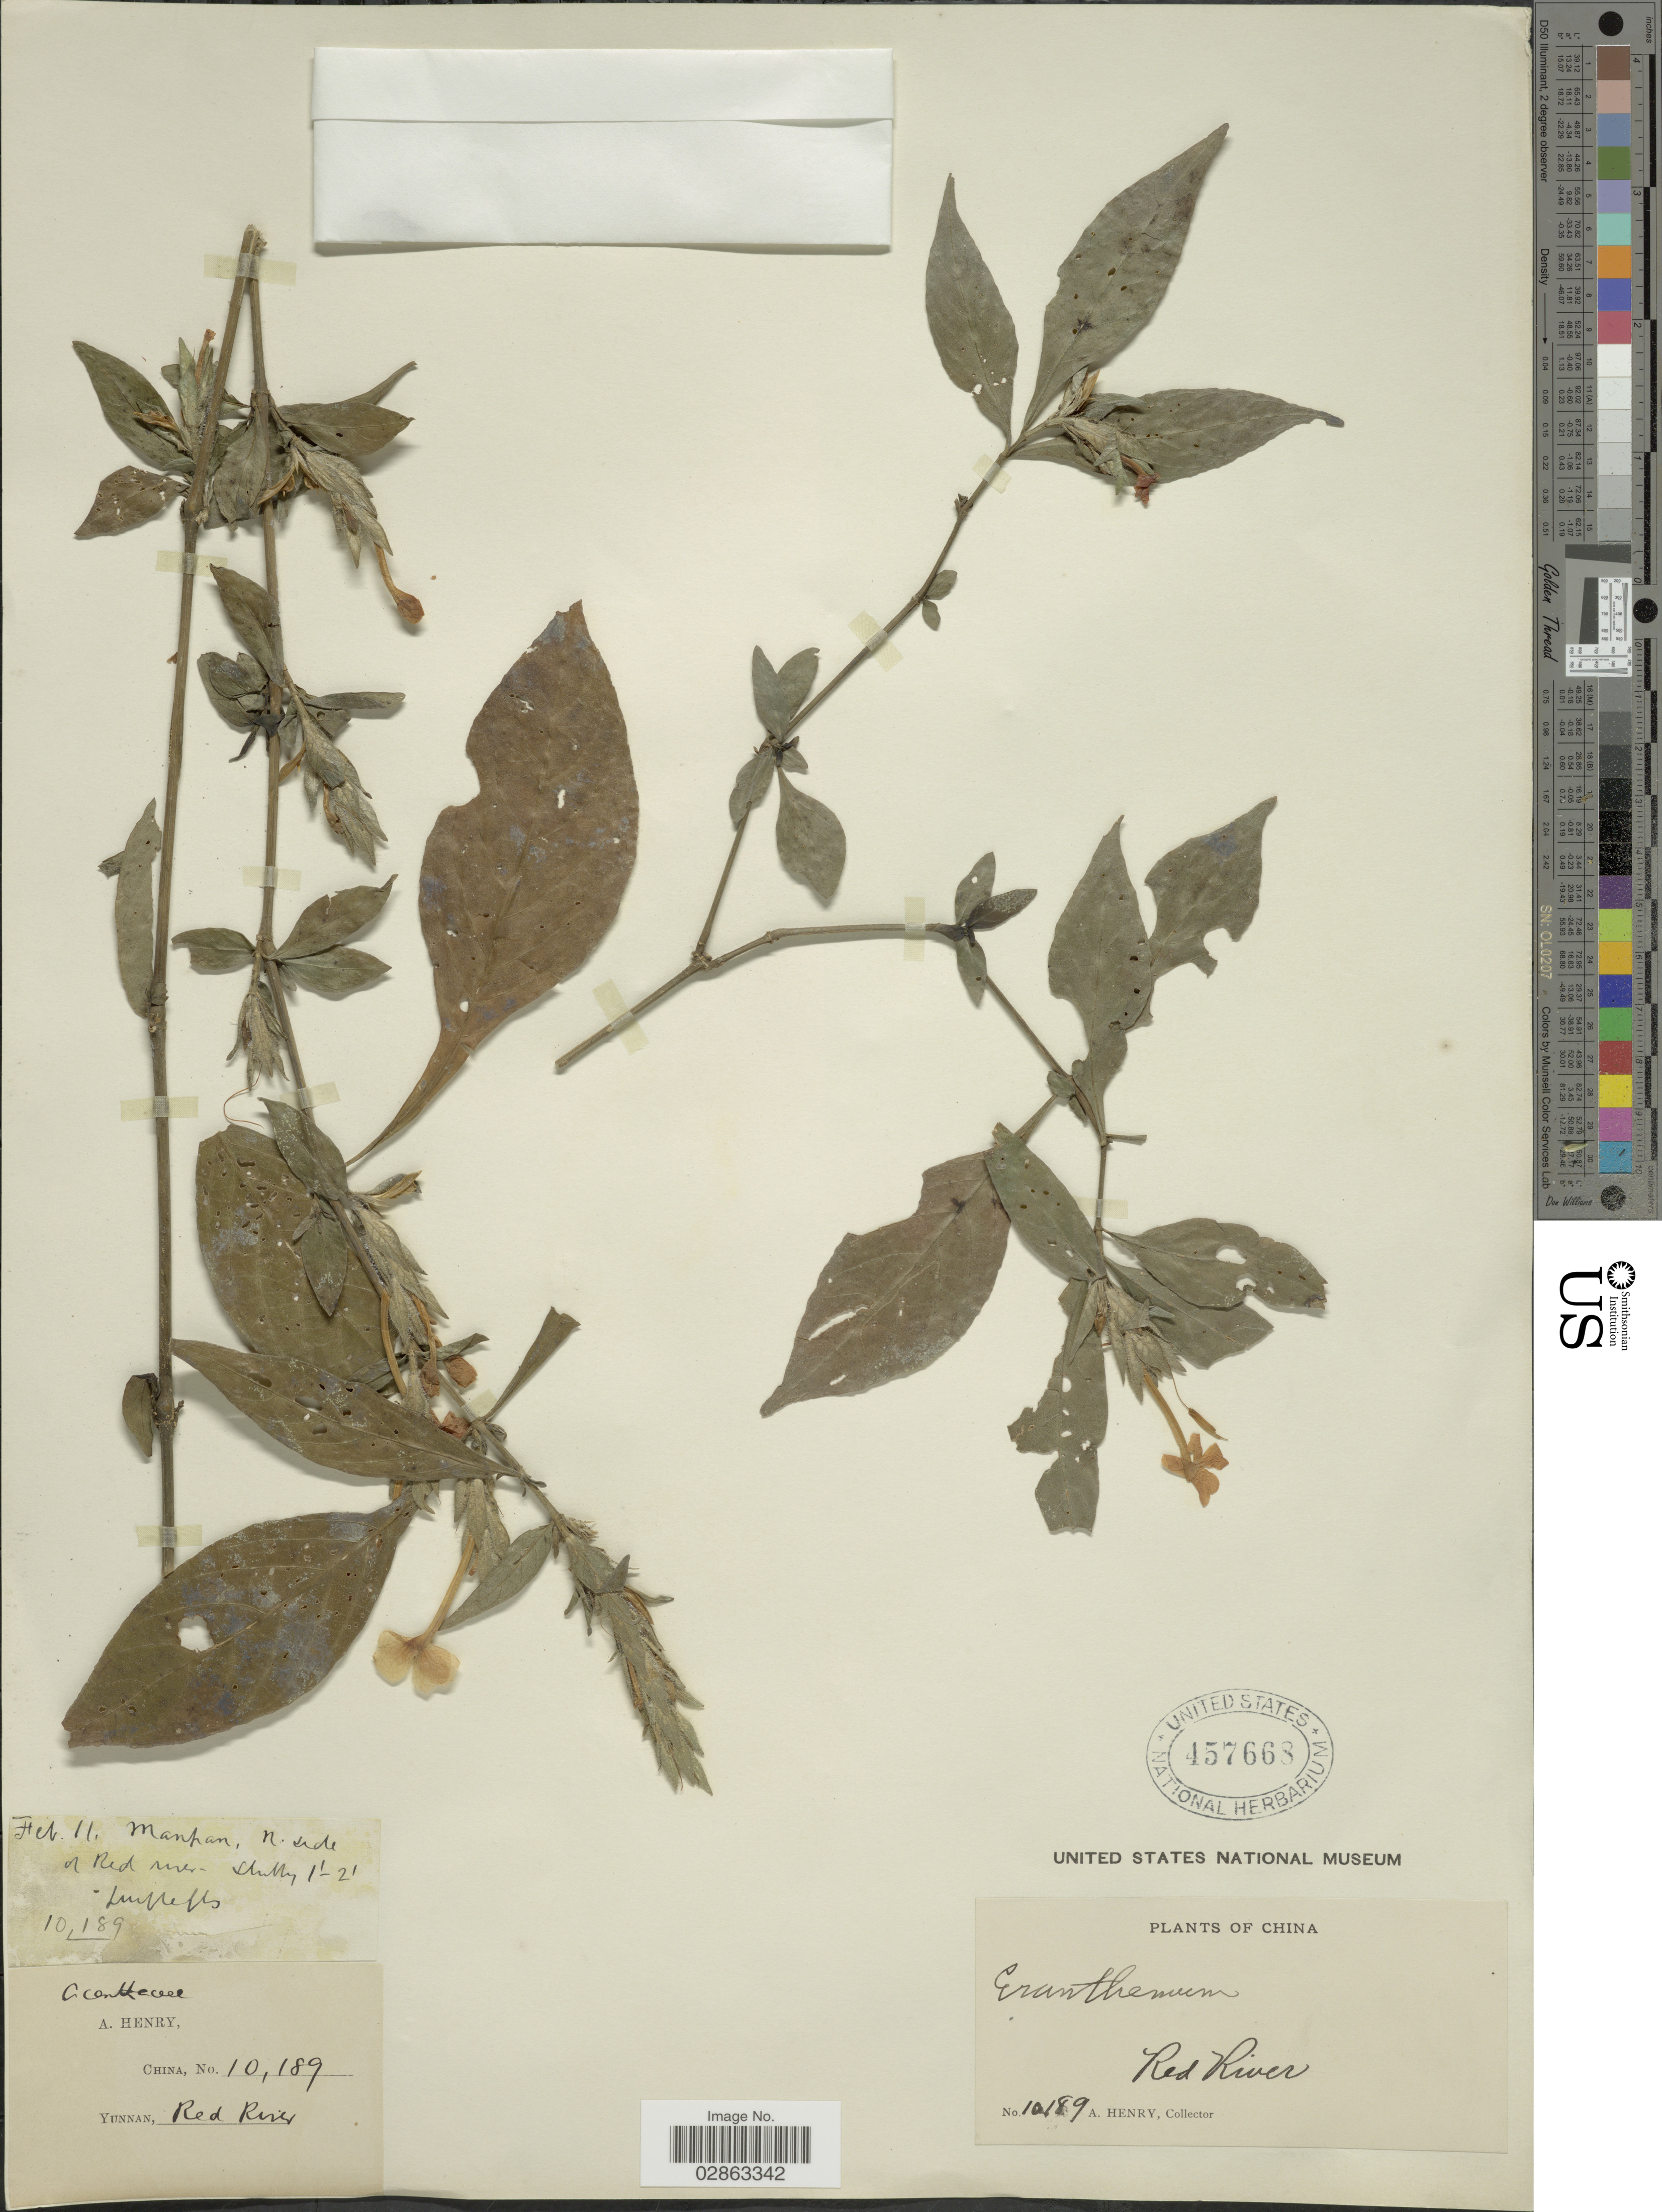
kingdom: Plantae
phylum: Tracheophyta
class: Magnoliopsida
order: Lamiales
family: Acanthaceae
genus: Eranthemum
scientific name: Eranthemum sp.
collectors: A. Henry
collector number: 10189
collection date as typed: Transcribed d/m/y: /2/11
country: China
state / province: Yunnan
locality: Manhan, N. side of Red river. Yunnan, Red River.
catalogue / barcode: US 457668